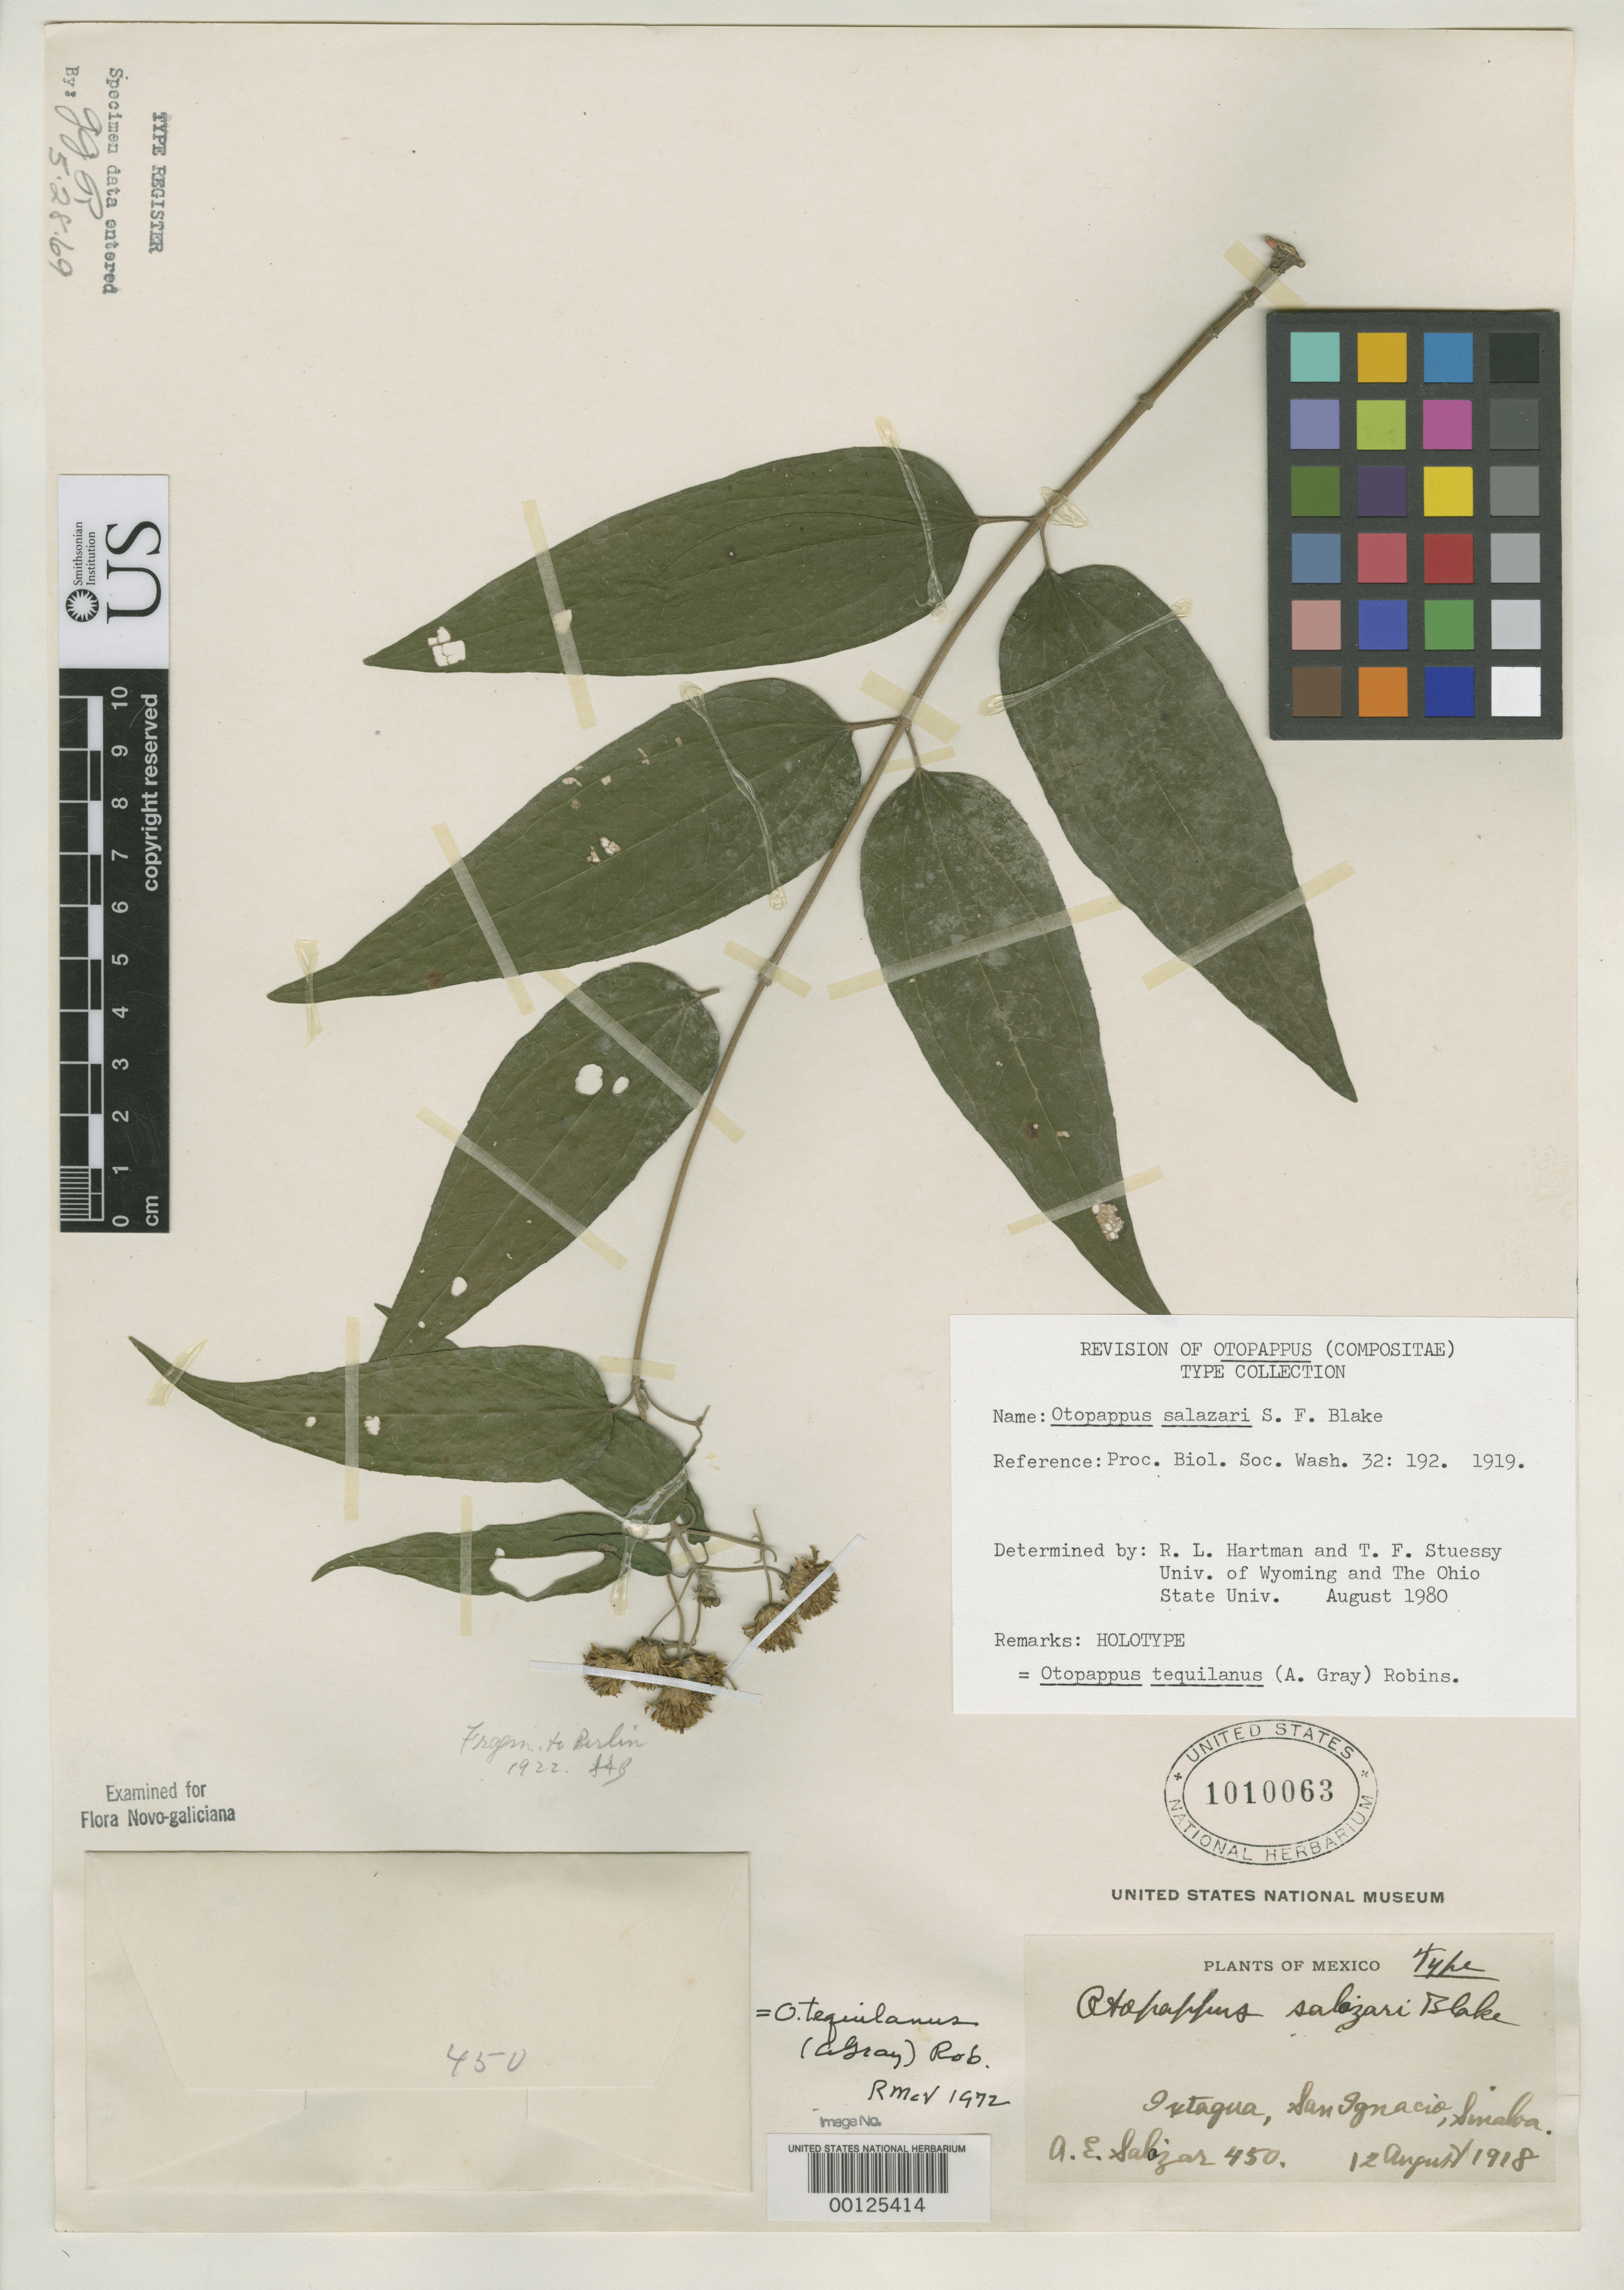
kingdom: Plantae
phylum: Tracheophyta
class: Magnoliopsida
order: Asterales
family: Asteraceae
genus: Otopappus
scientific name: Otopappus salazari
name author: S.F. Blake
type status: Holotype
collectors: A. E. Salazar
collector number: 450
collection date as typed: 12 Aug 1918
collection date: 1918-08-12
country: Mexico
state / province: Sinaloa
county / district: San Ignacio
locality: Ixtagua.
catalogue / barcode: US 1010063